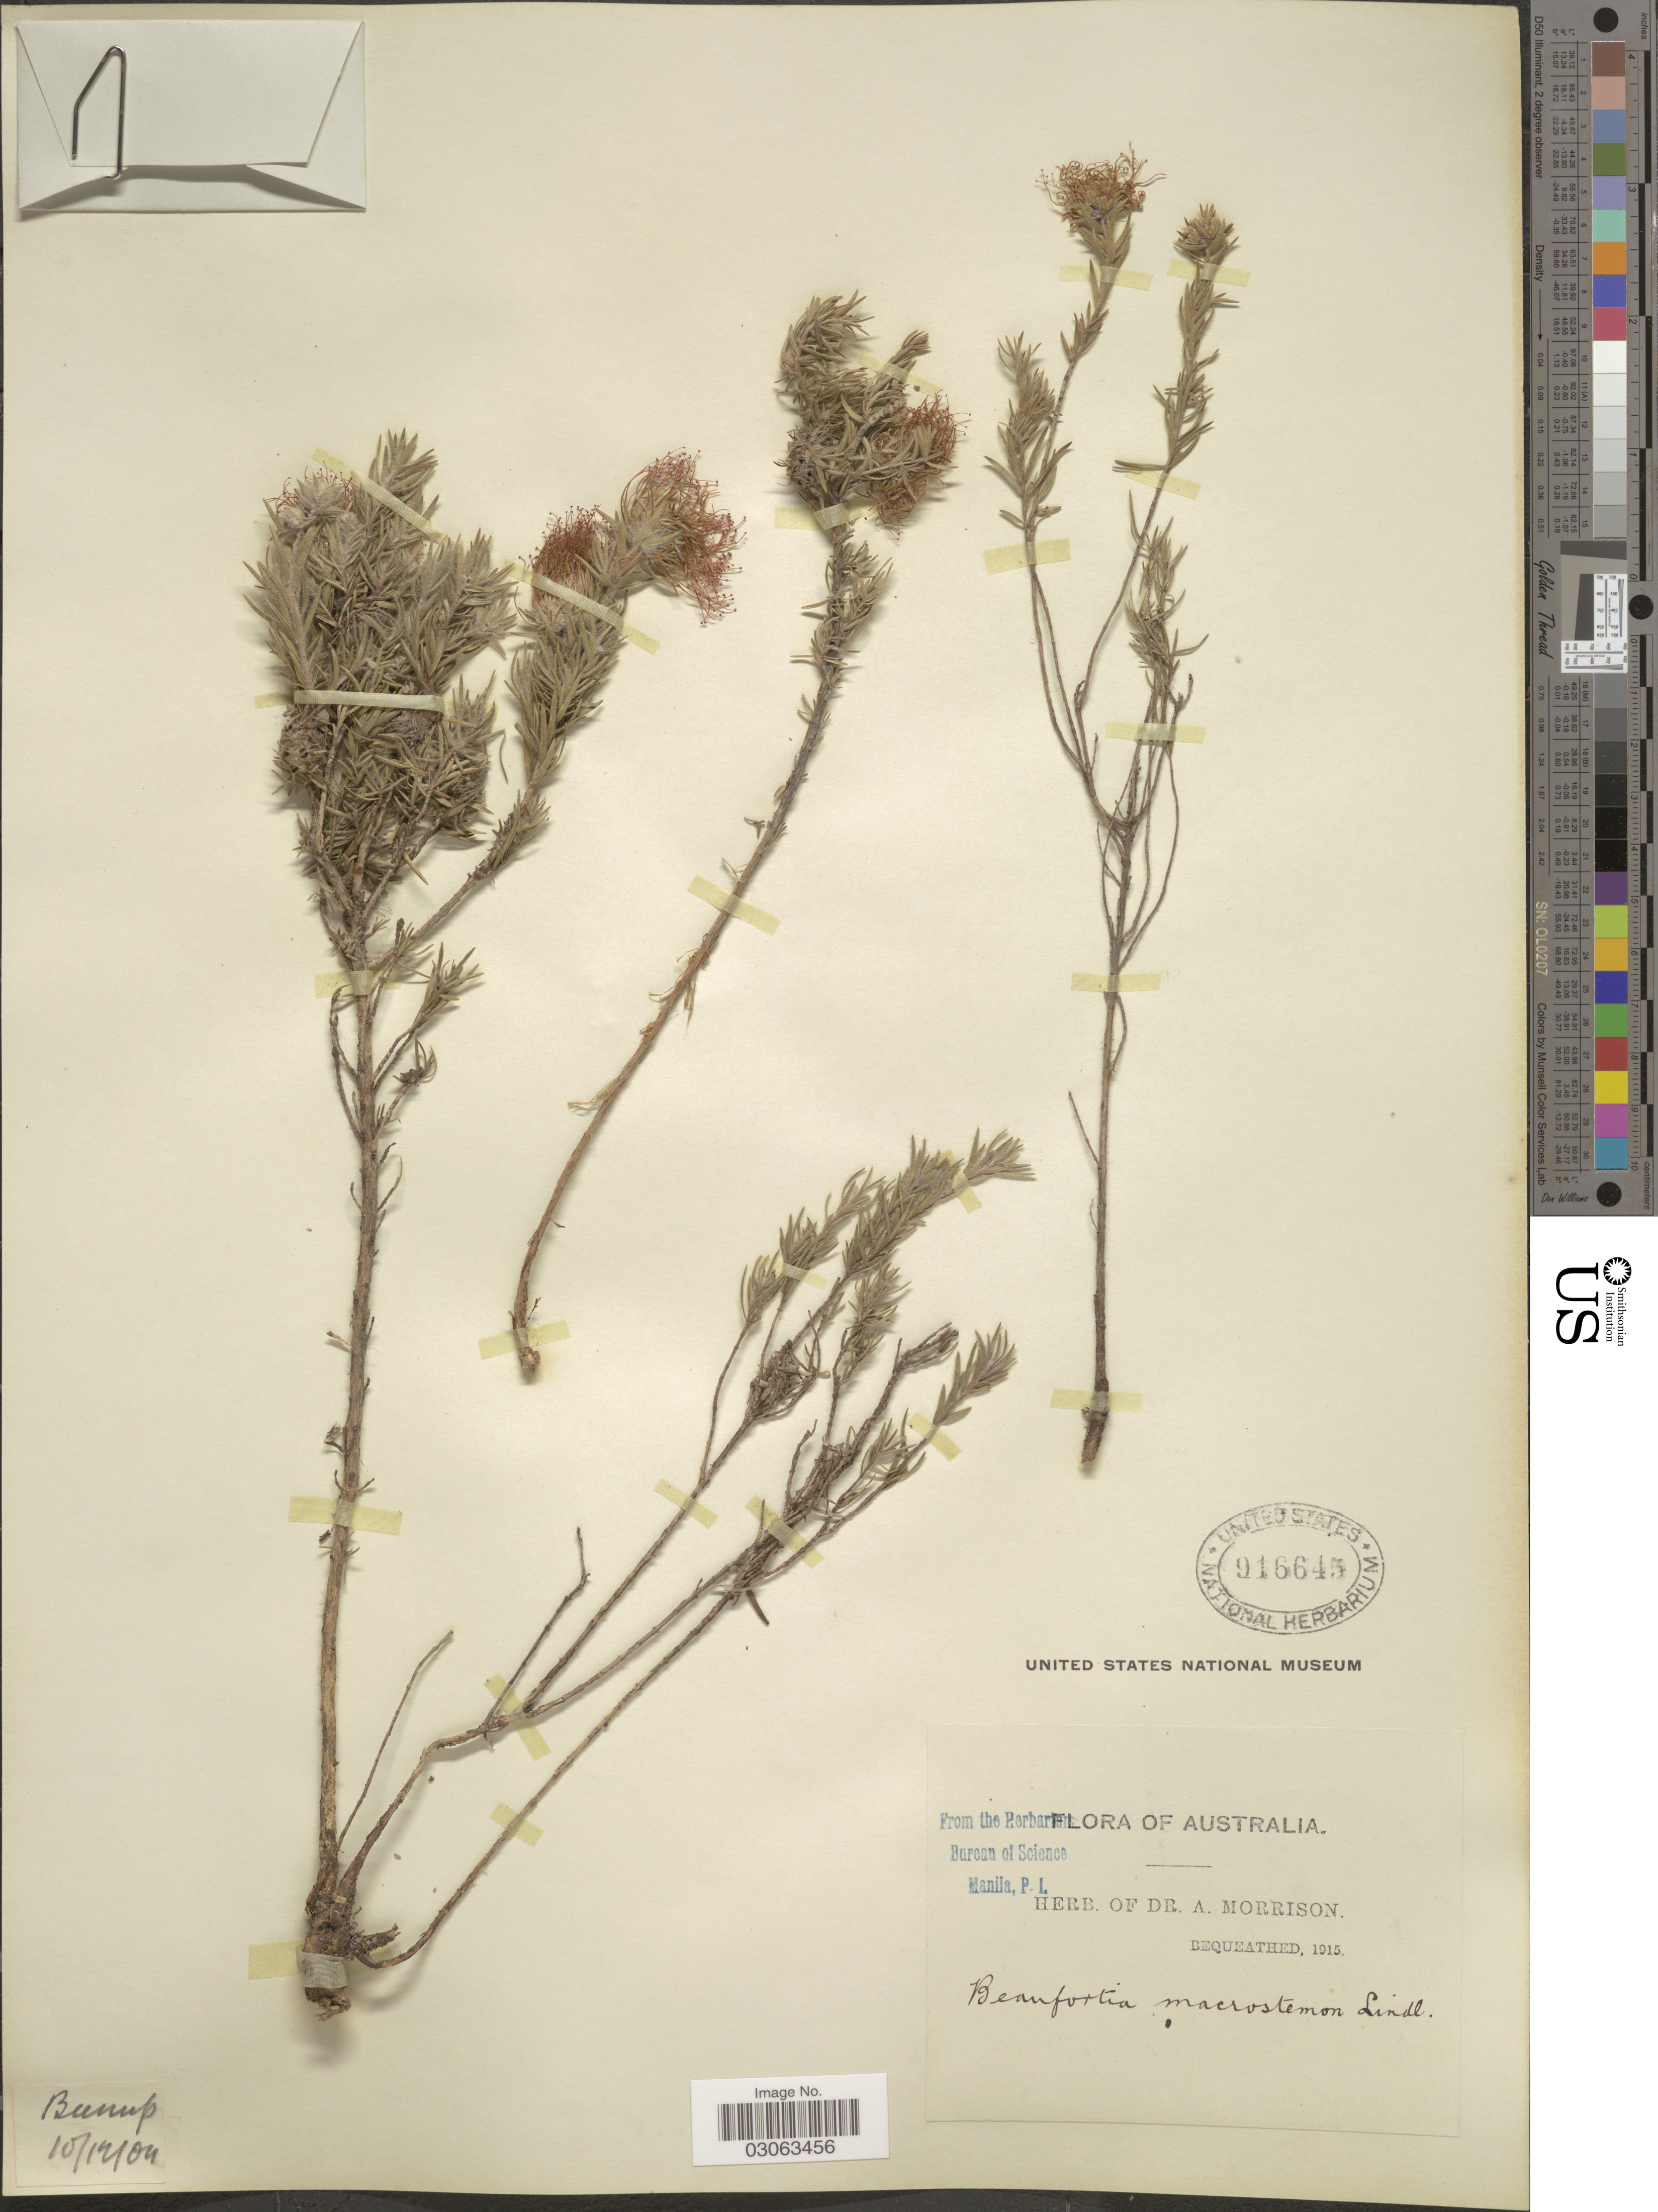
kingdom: Plantae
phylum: Tracheophyta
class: Magnoliopsida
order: Myrtales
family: Myrtaceae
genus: Beaufortia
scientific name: Beaufortia macrostemon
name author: Lindl.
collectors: ex herb. Dr. A. Morrison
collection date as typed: Transcribed d/m/y: 10/12/4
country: Australia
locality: Bunup. [unsure placement]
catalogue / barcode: US 916645